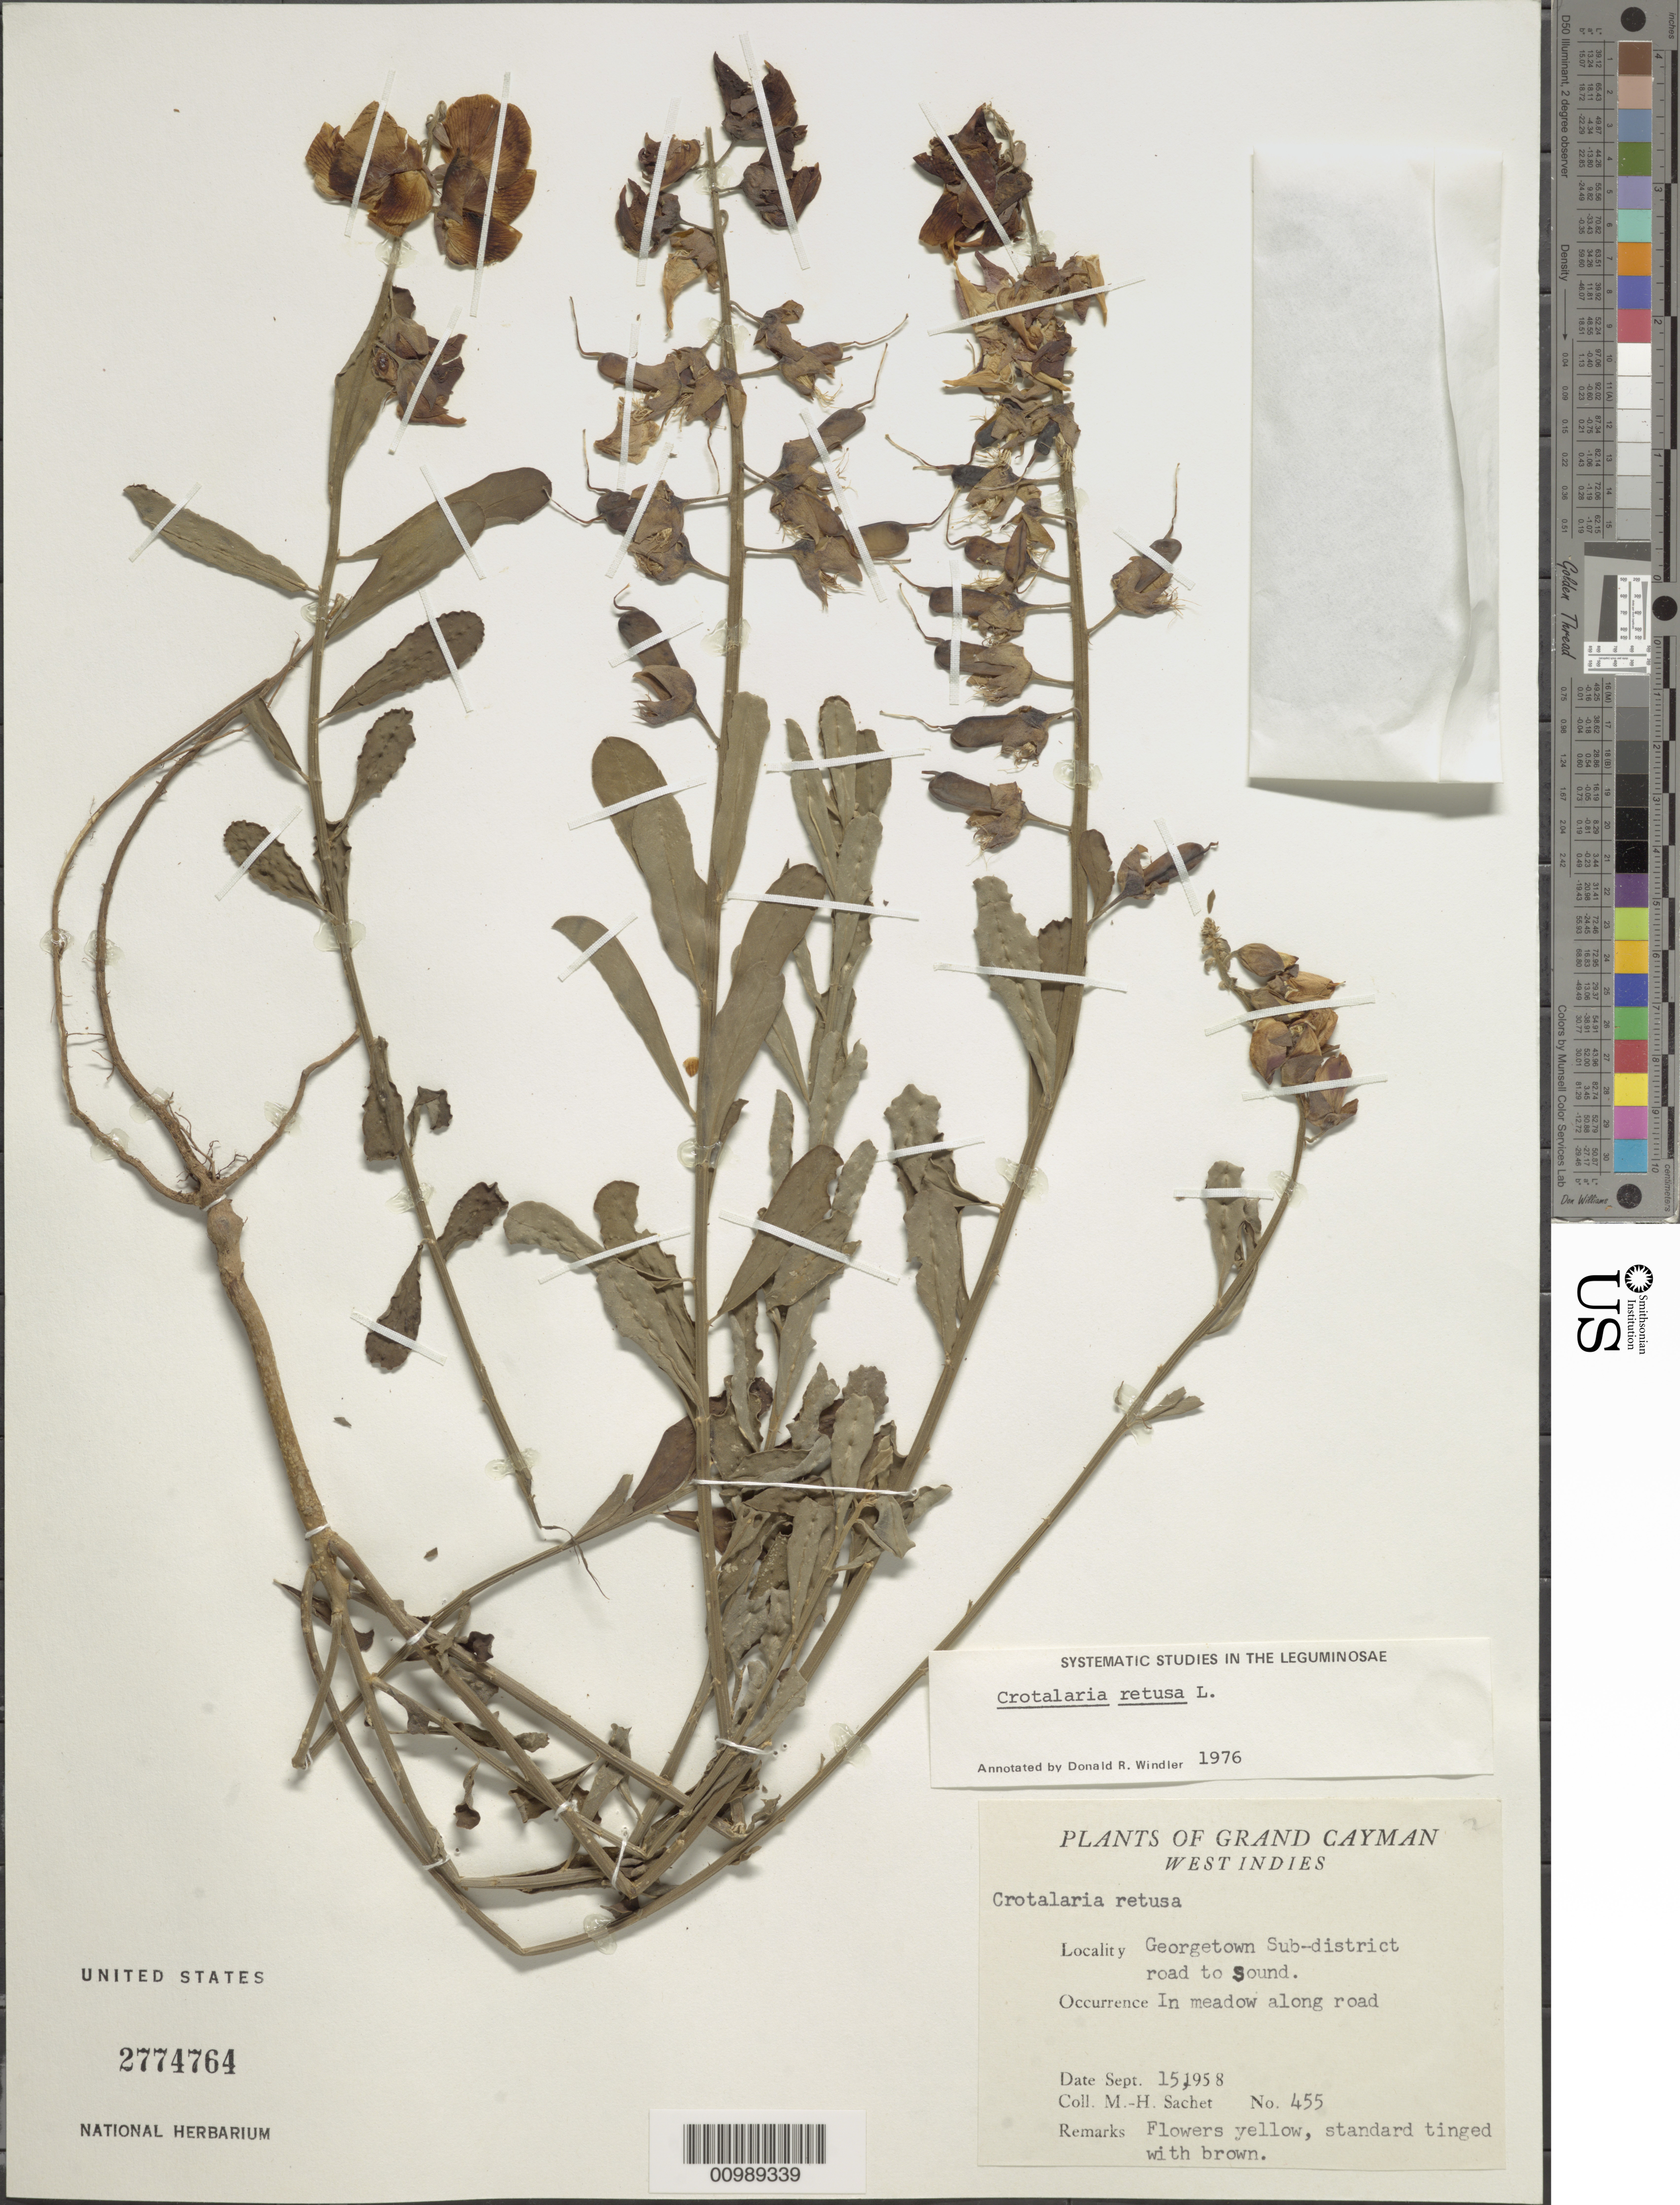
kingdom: Plantae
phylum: Tracheophyta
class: Magnoliopsida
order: Fabales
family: Fabaceae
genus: Crotalaria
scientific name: Crotalaria retusa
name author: L.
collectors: M.-H. Sachet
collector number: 455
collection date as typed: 15 Sep 1958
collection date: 1958-09-15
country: Cayman Islands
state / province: Georgetown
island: Grand Cayman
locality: Sub-district road to Sound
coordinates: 0 N, 0 E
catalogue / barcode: US 2774764